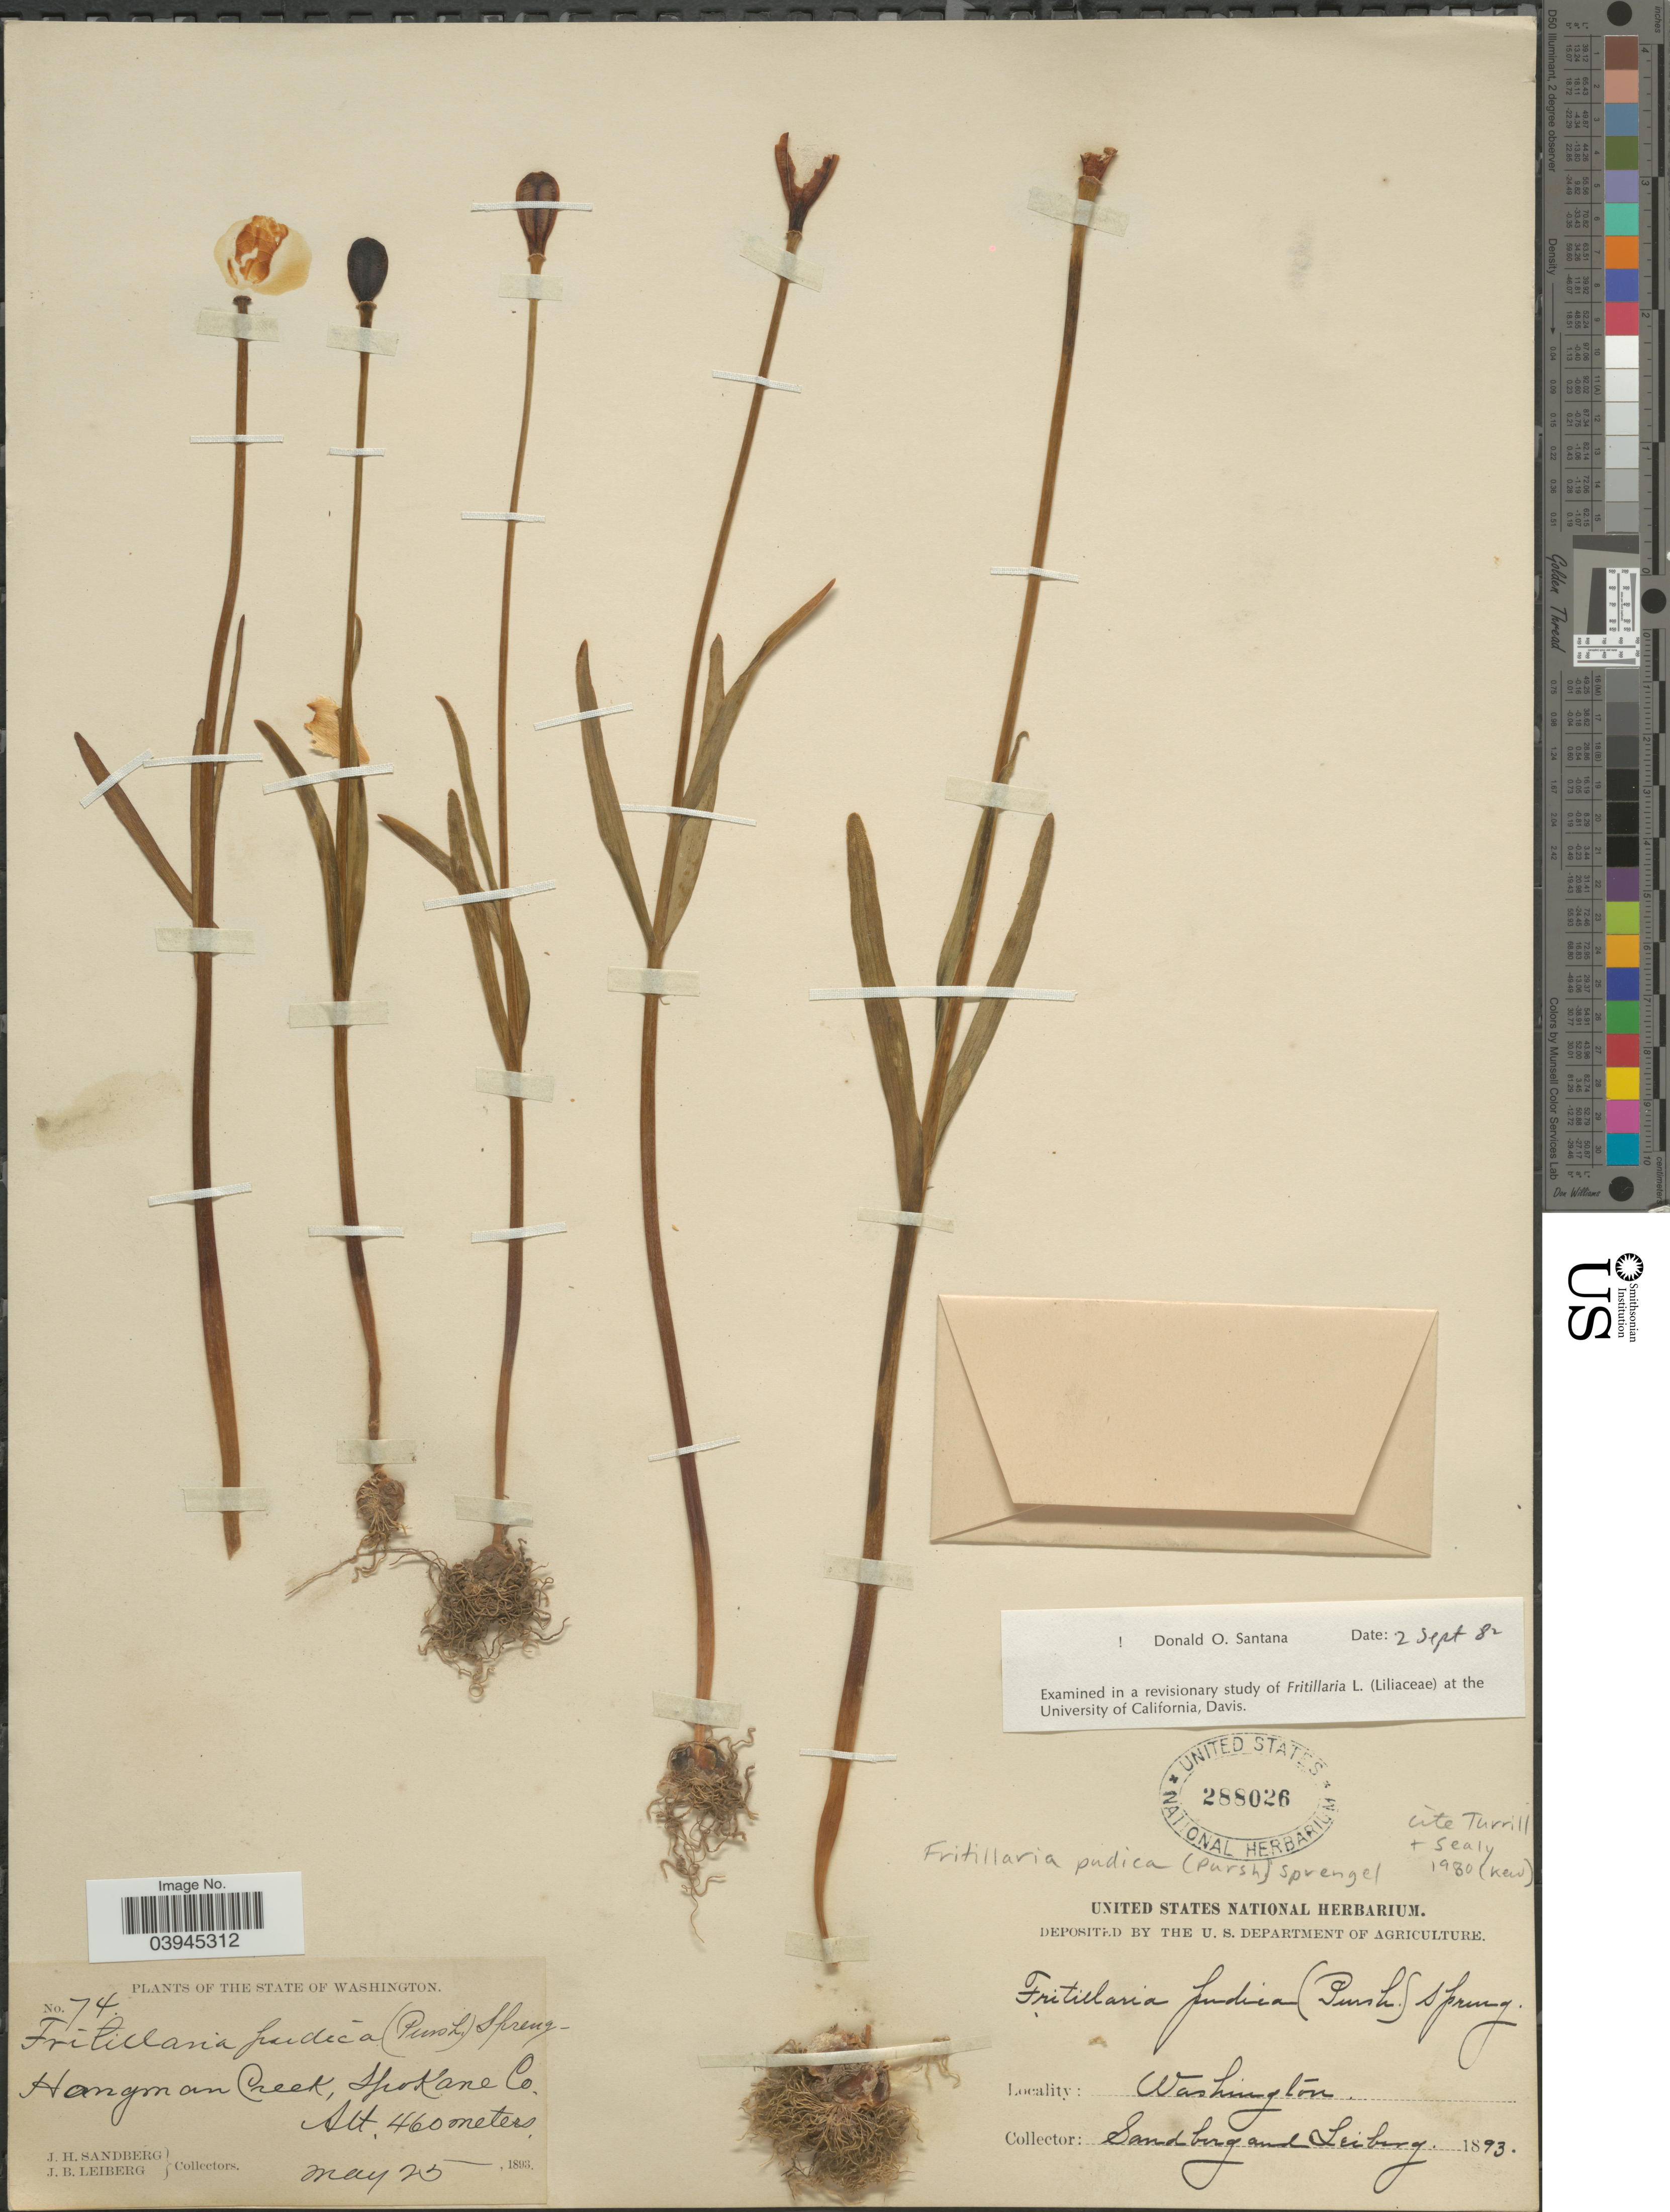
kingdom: Plantae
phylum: Tracheophyta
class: Liliopsida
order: Liliales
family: Liliaceae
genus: Fritillaria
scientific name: Fritillaria pudica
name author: (Pursh) Spreng.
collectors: J. H. Sandberg & J. B. Leiberg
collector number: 74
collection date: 1893-05-25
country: United States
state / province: Washington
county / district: Spokane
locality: Hangman Creek, Spokane Co.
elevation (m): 460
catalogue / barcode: US 288026